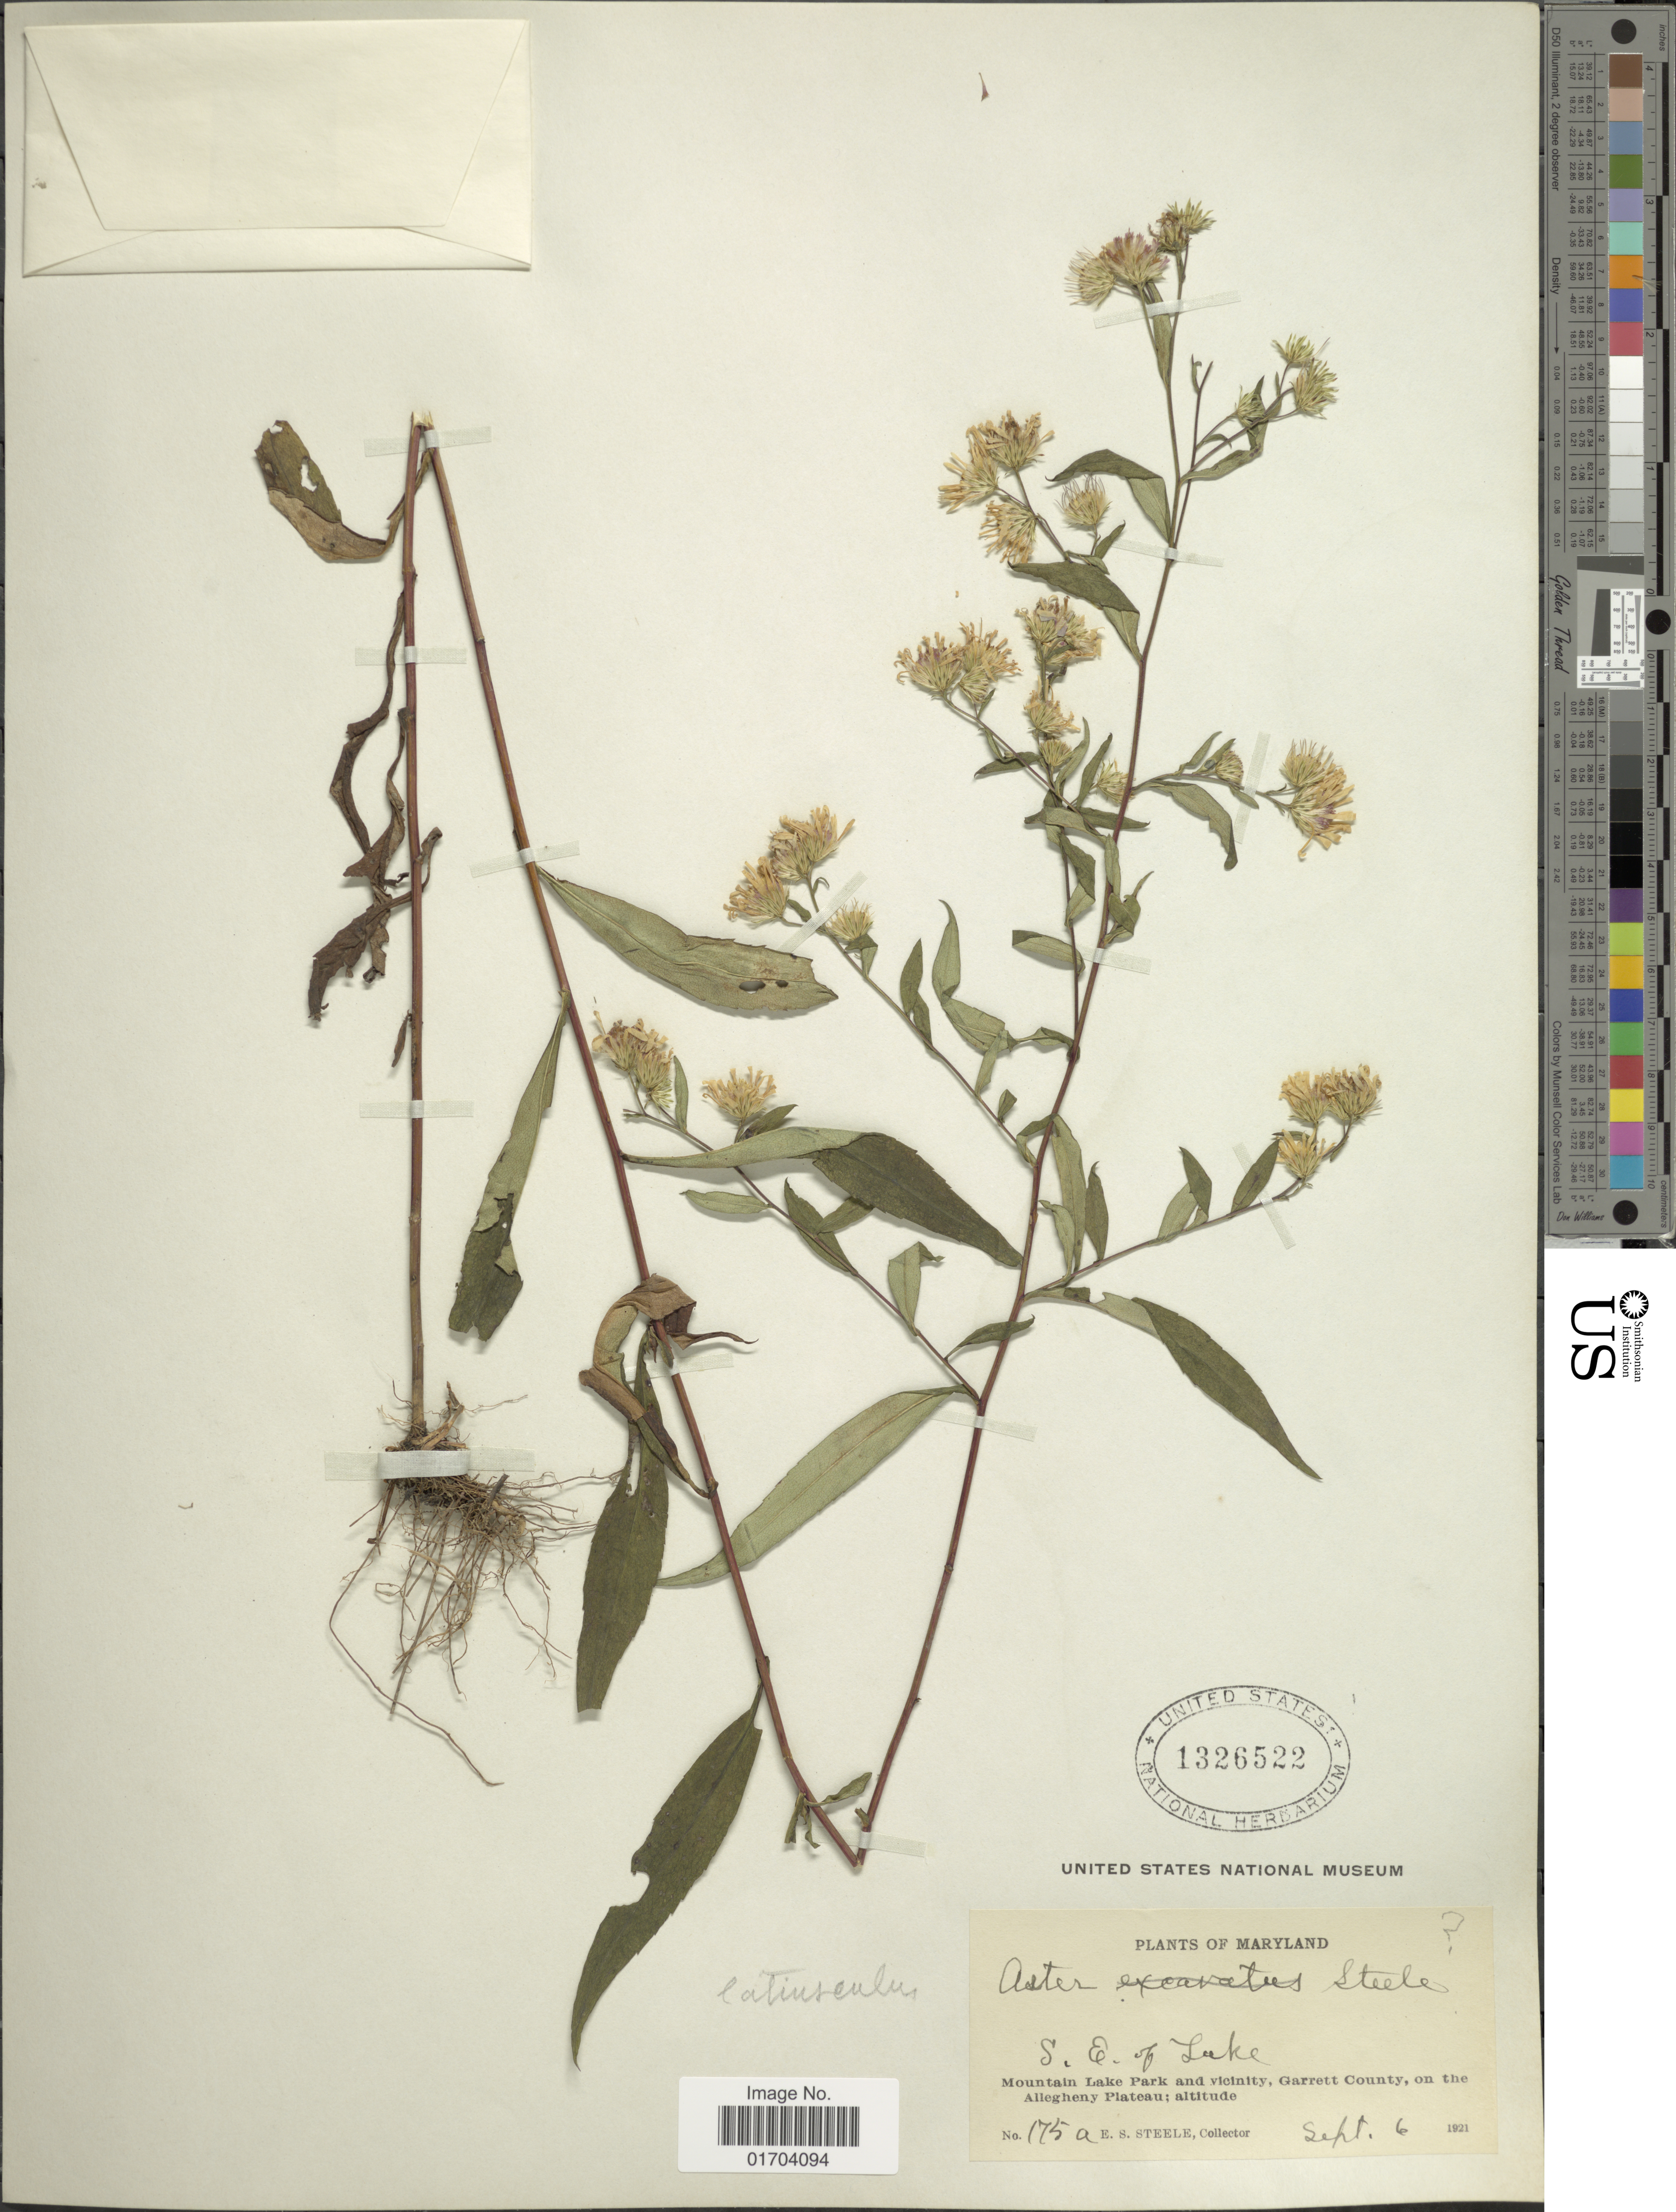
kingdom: Plantae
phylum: Tracheophyta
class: Magnoliopsida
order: Asterales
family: Asteraceae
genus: Aster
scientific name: Aster latiusculus E.S. Steele sp. nov. ined.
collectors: E. Steele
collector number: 175a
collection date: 1921-09-06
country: United States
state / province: Maryland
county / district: Garrett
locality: S. E. of Lake, Mountain Lake Park and Vicinity, Garrett County, on the Allegheny Plateau.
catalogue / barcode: US 1326522